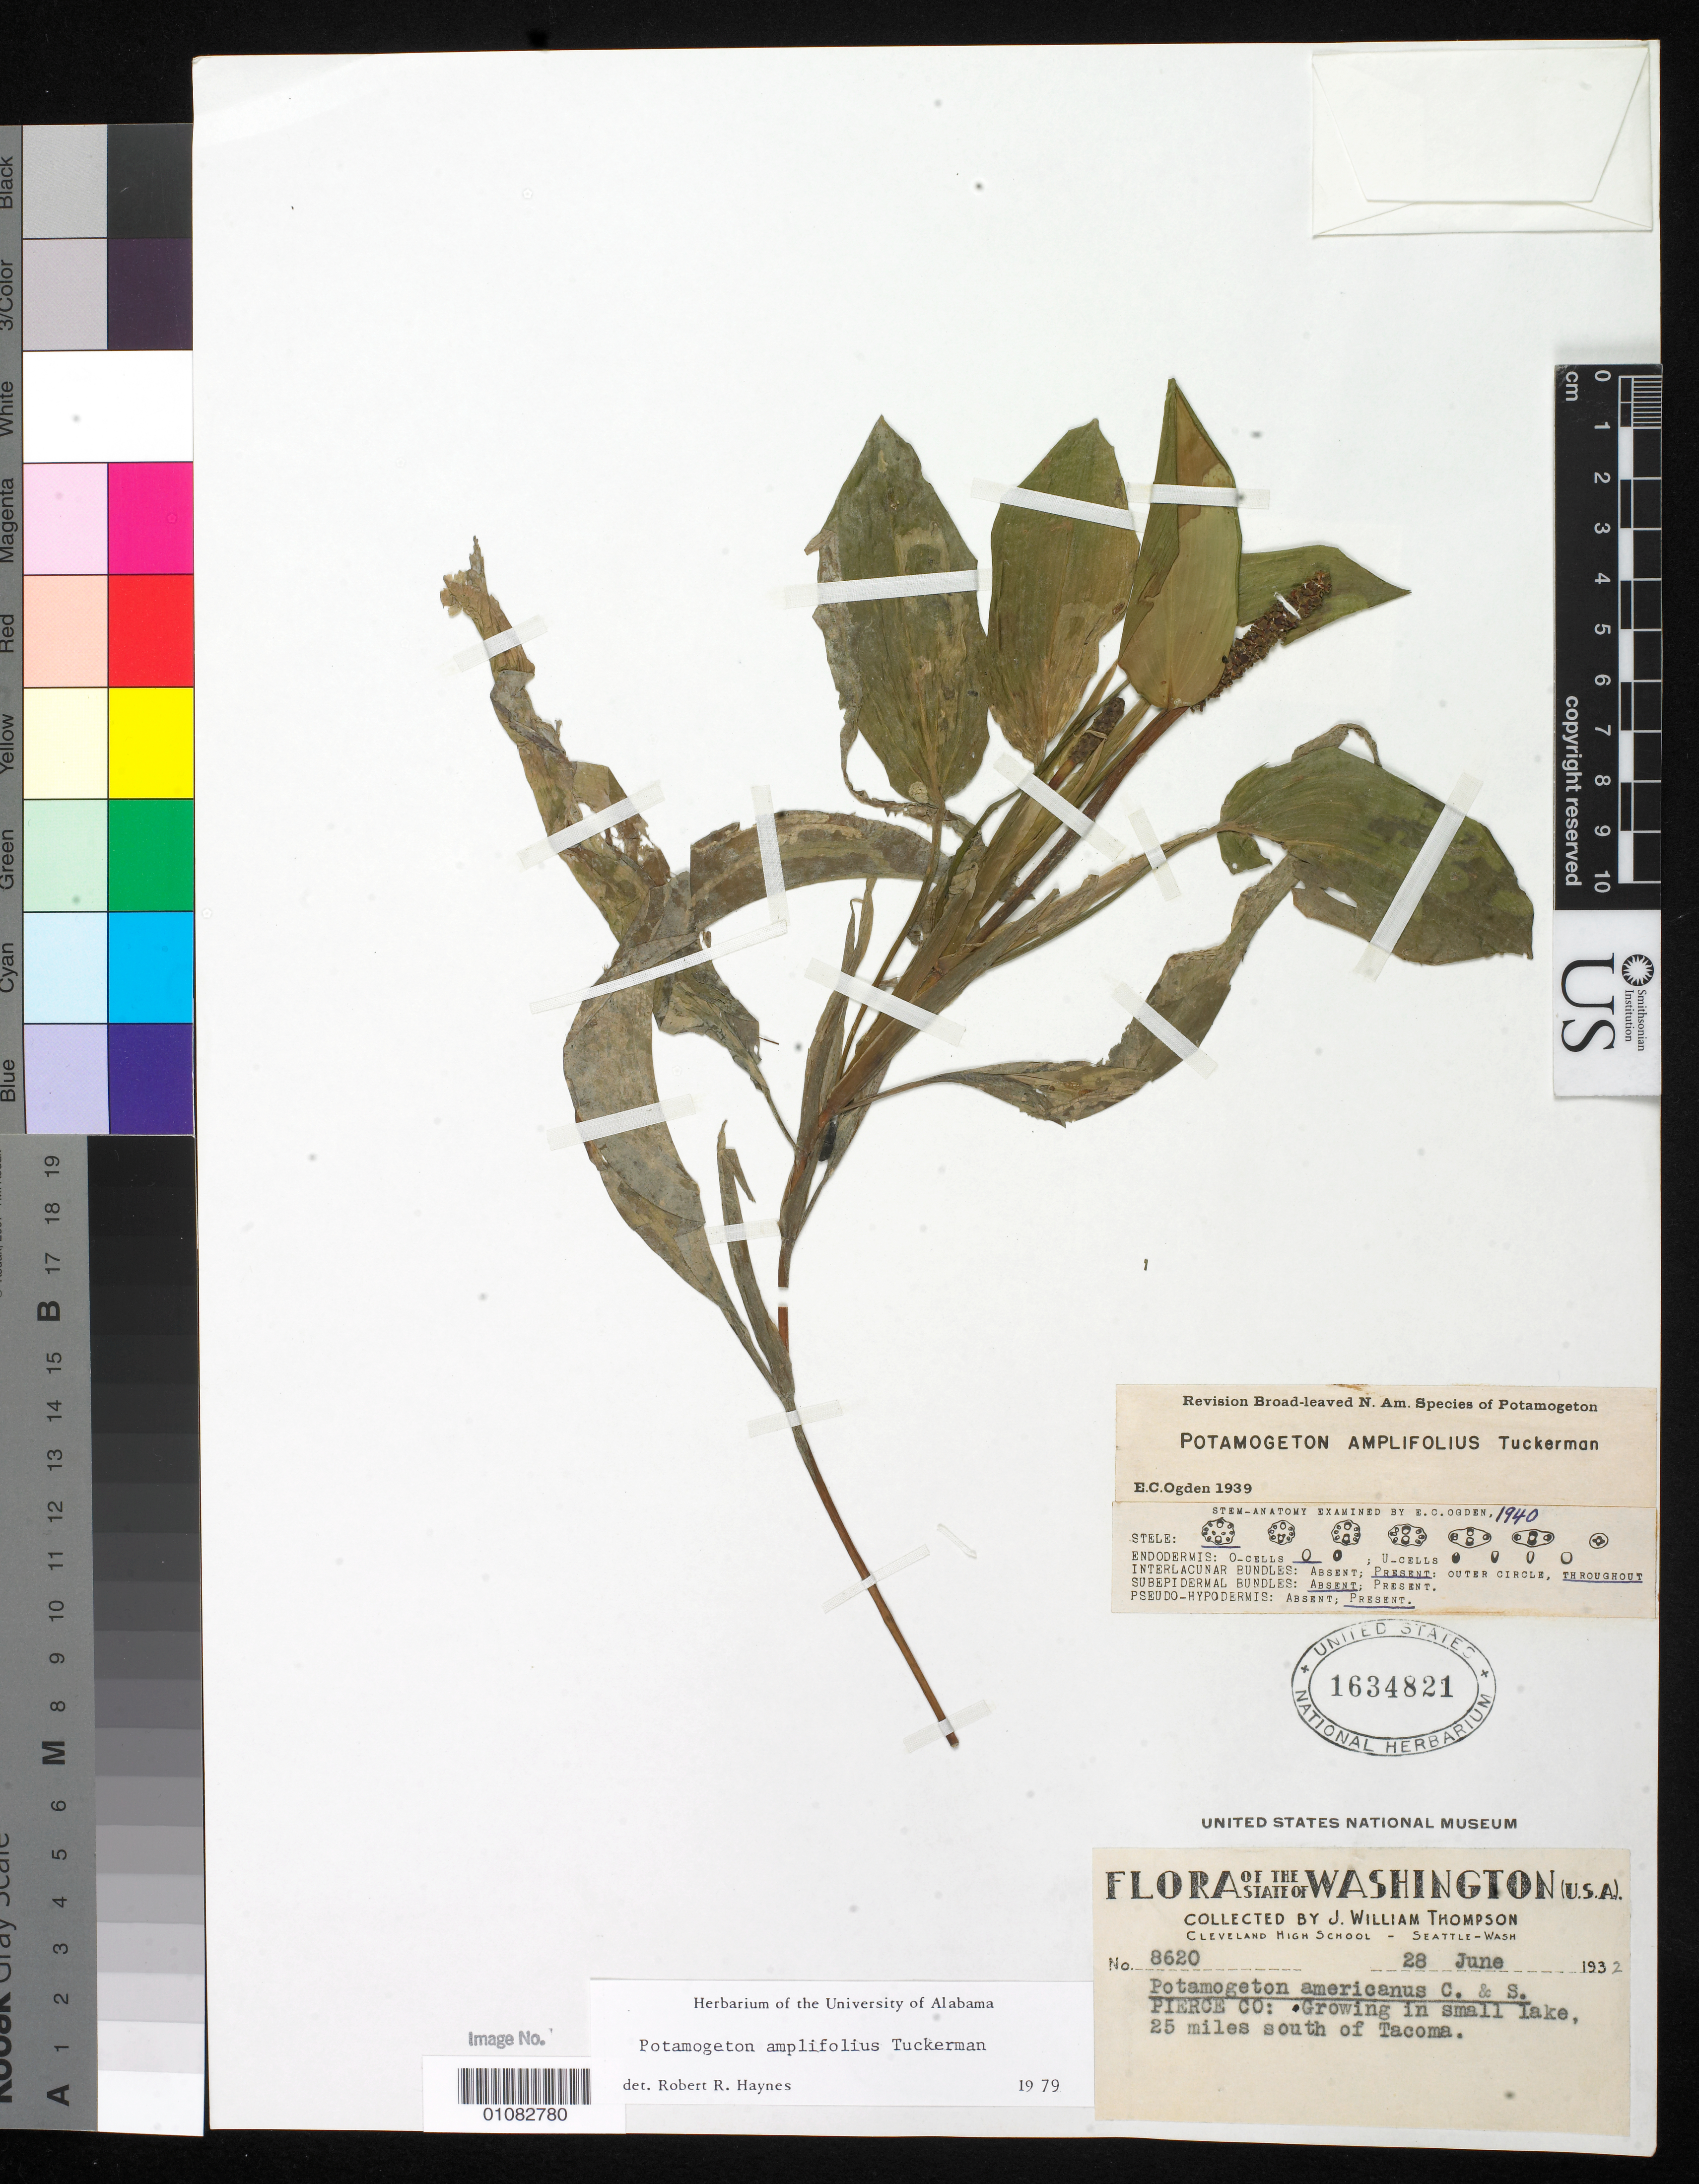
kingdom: Plantae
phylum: Tracheophyta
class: Liliopsida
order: Alismatales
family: Potamogetonaceae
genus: Potamogeton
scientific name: Potamogeton amplifolius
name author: Tuckerm.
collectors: J. W. Thompson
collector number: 8620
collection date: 1932-06-28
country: United States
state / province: Washington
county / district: Pierce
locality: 25 mi. S of Tacoma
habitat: Growing in small lake.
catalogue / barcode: US 1634821